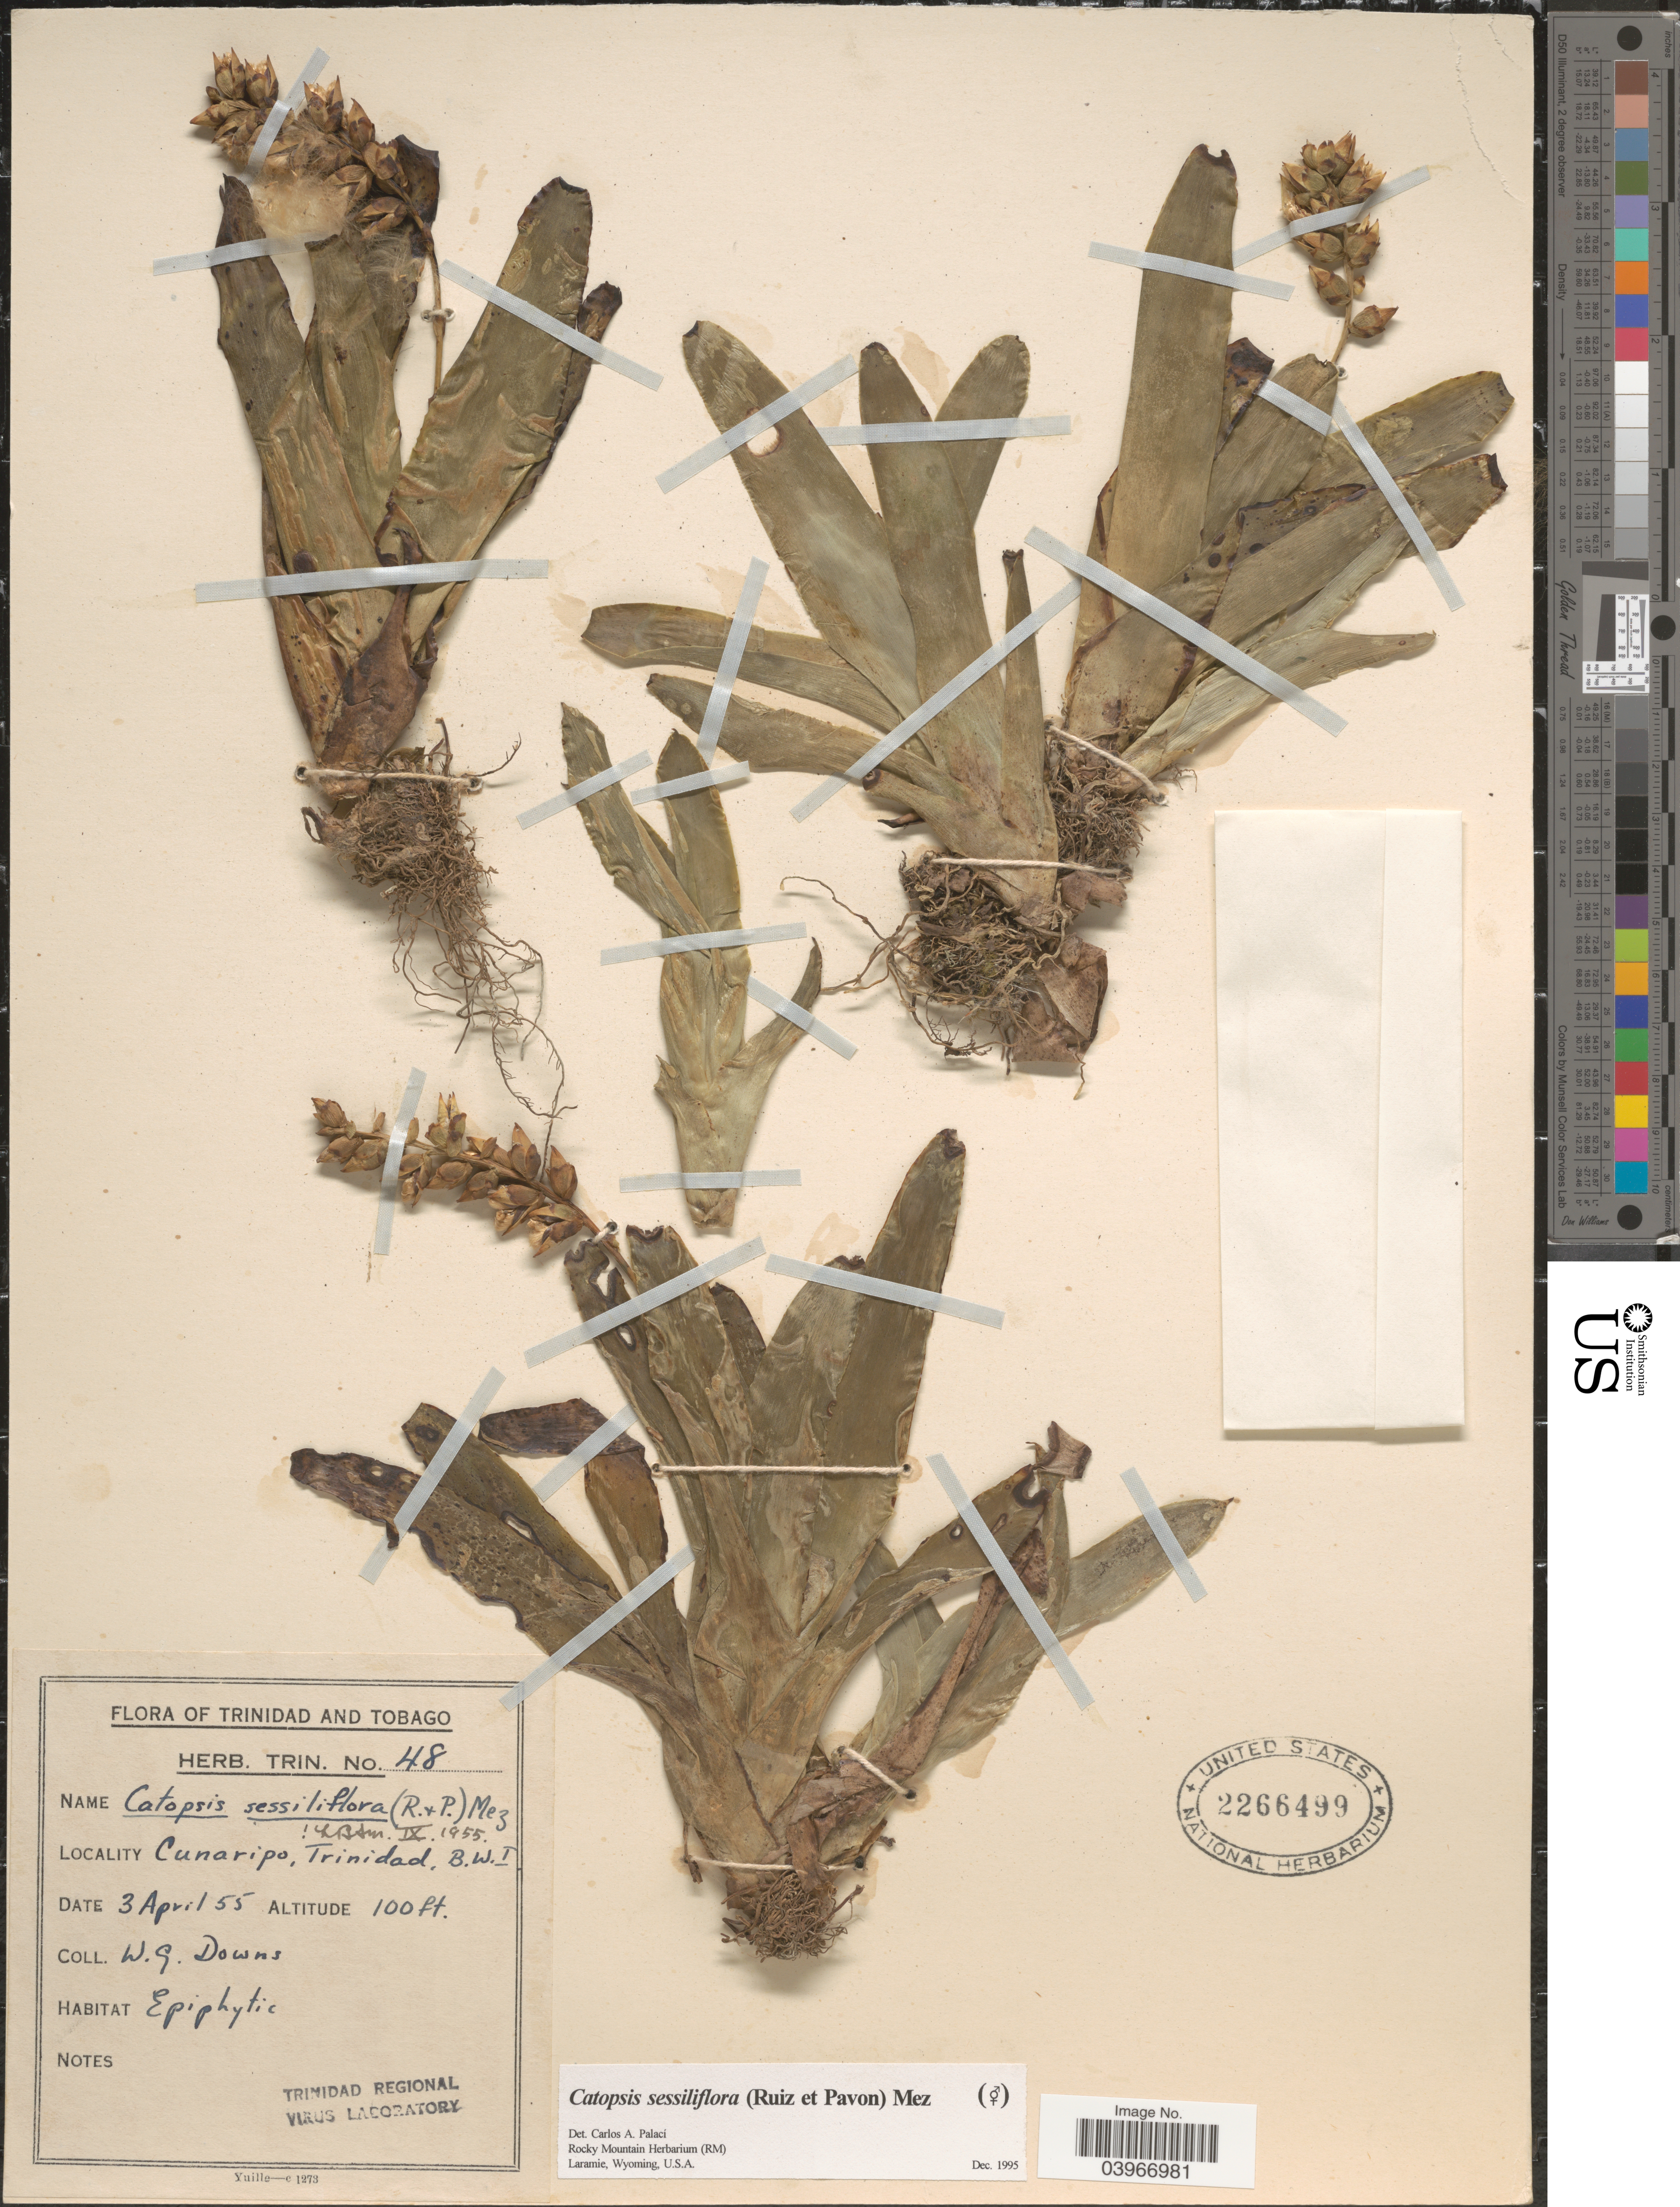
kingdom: Plantae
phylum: Tracheophyta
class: Liliopsida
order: Poales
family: Bromeliaceae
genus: Catopsis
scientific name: Catopsis sessiliflora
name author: (Ruiz & Pav.) Mez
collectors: W. G. Downs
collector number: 48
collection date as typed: Transcribed d/m/y: 3/4/55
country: Trinidad and Tobago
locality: Cunaripo, Trinidad, B.W.I.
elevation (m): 30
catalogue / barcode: US 2266499